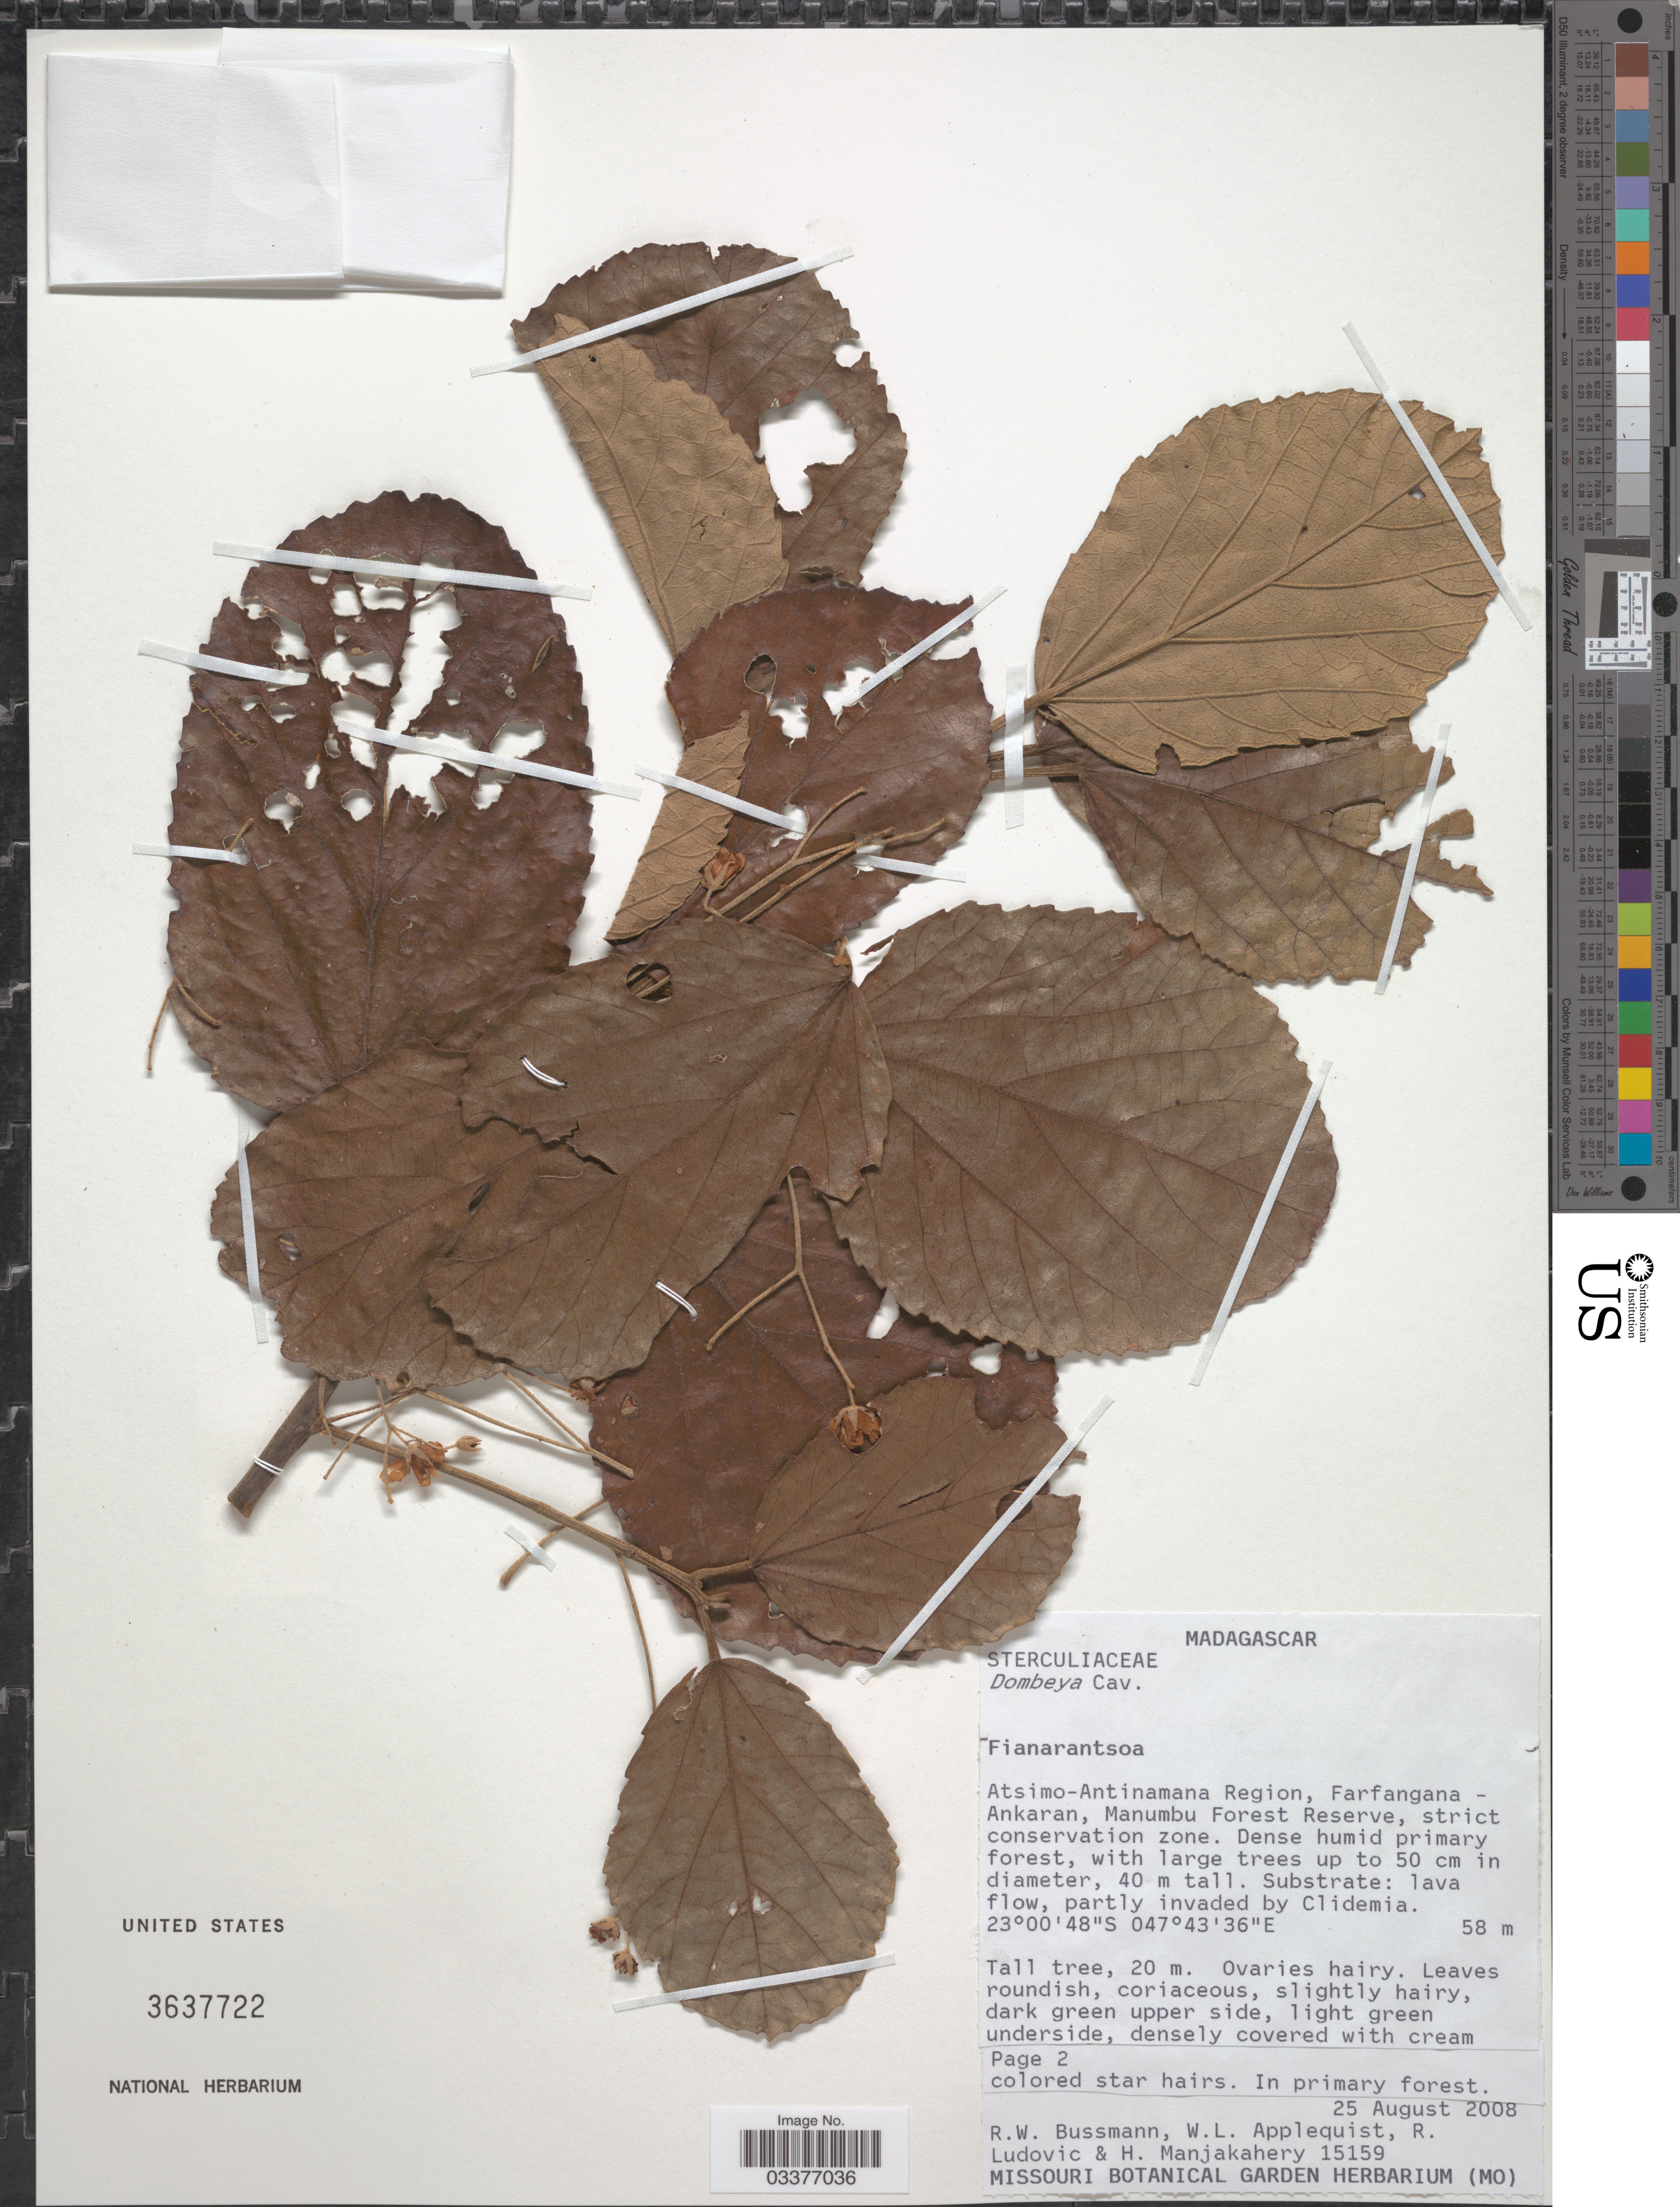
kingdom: Plantae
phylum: Tracheophyta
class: Magnoliopsida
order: Malvales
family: Malvaceae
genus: Dombeya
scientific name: Dombeya sp.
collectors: R. W. Bussmann, W. Applequist, R. Ludovic & H. N. Manjakahery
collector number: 15159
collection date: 2008-08-25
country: Madagascar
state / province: Atsimo-Atsinanana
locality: Atsimo-Antinamana Region, Farfangana-Ankaran, Manumbu Forest Reserve, strict conservation zone.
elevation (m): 58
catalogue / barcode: US 3637722